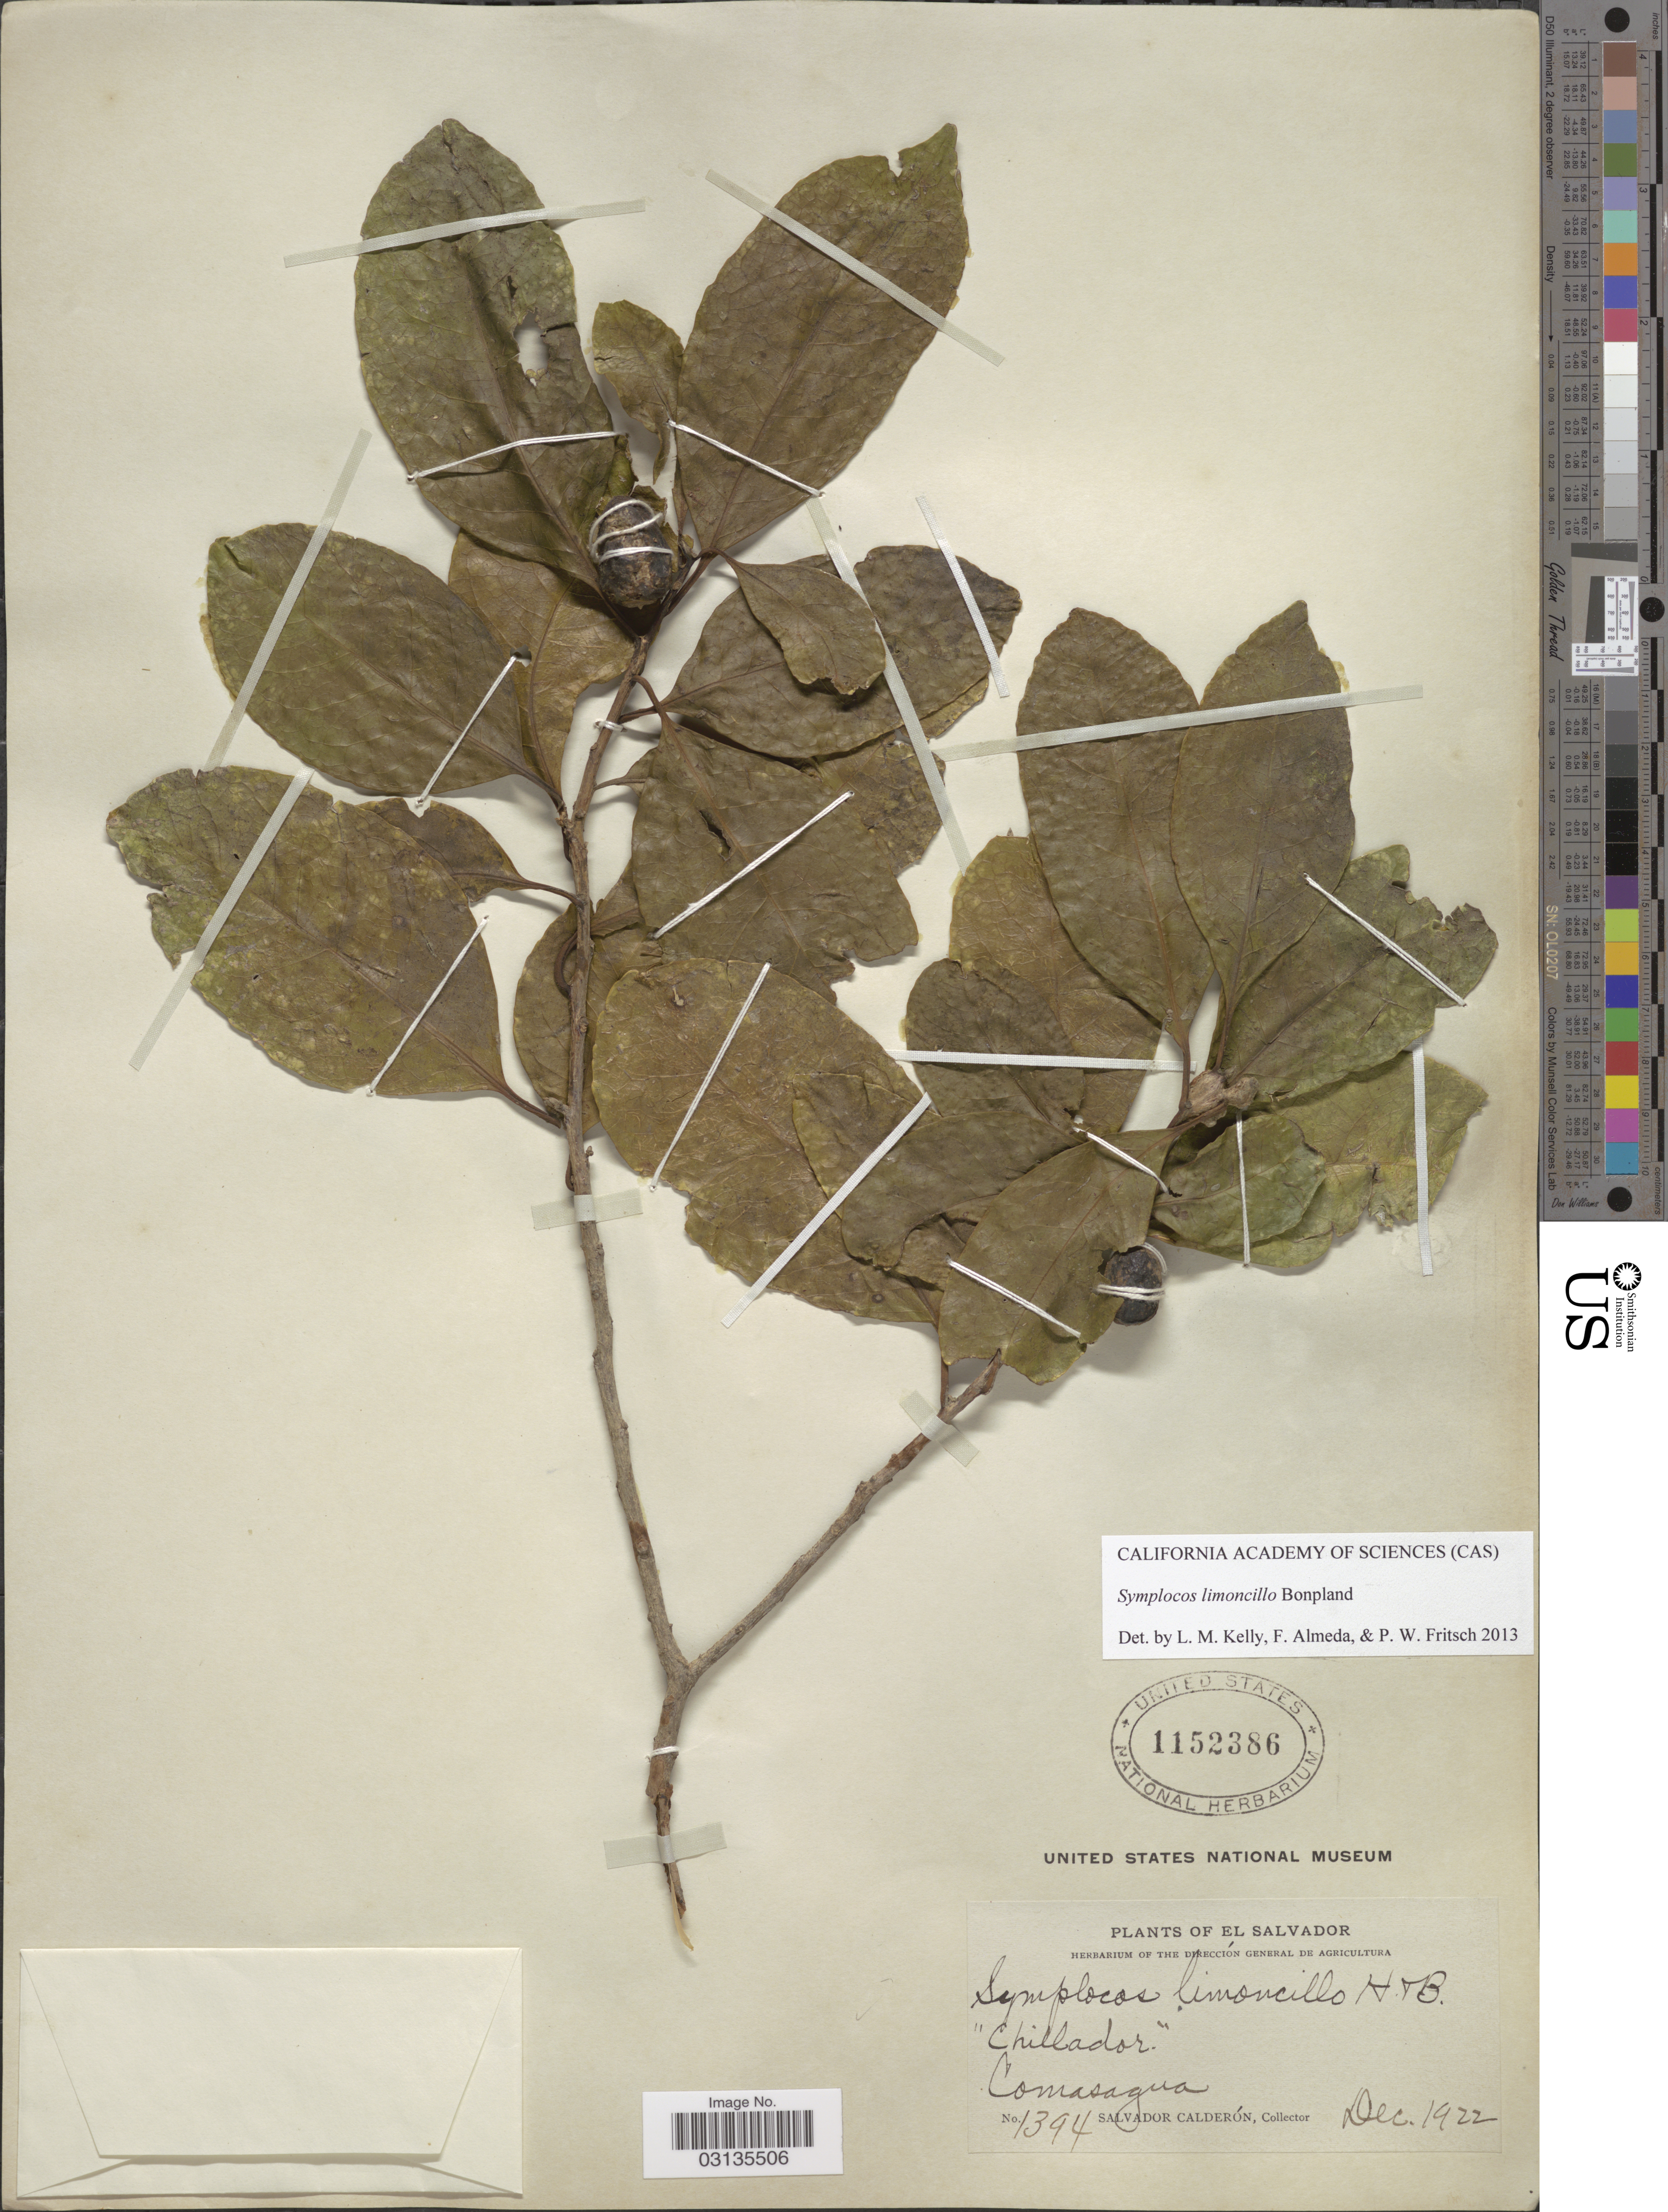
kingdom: Plantae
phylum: Tracheophyta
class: Magnoliopsida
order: Ericales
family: Symplocaceae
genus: Symplocos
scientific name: Symplocos limoncillo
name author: Bonpl.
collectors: S. Calderón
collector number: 1394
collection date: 1922-12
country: El Salvador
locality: Comasagua.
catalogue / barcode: US 1152386